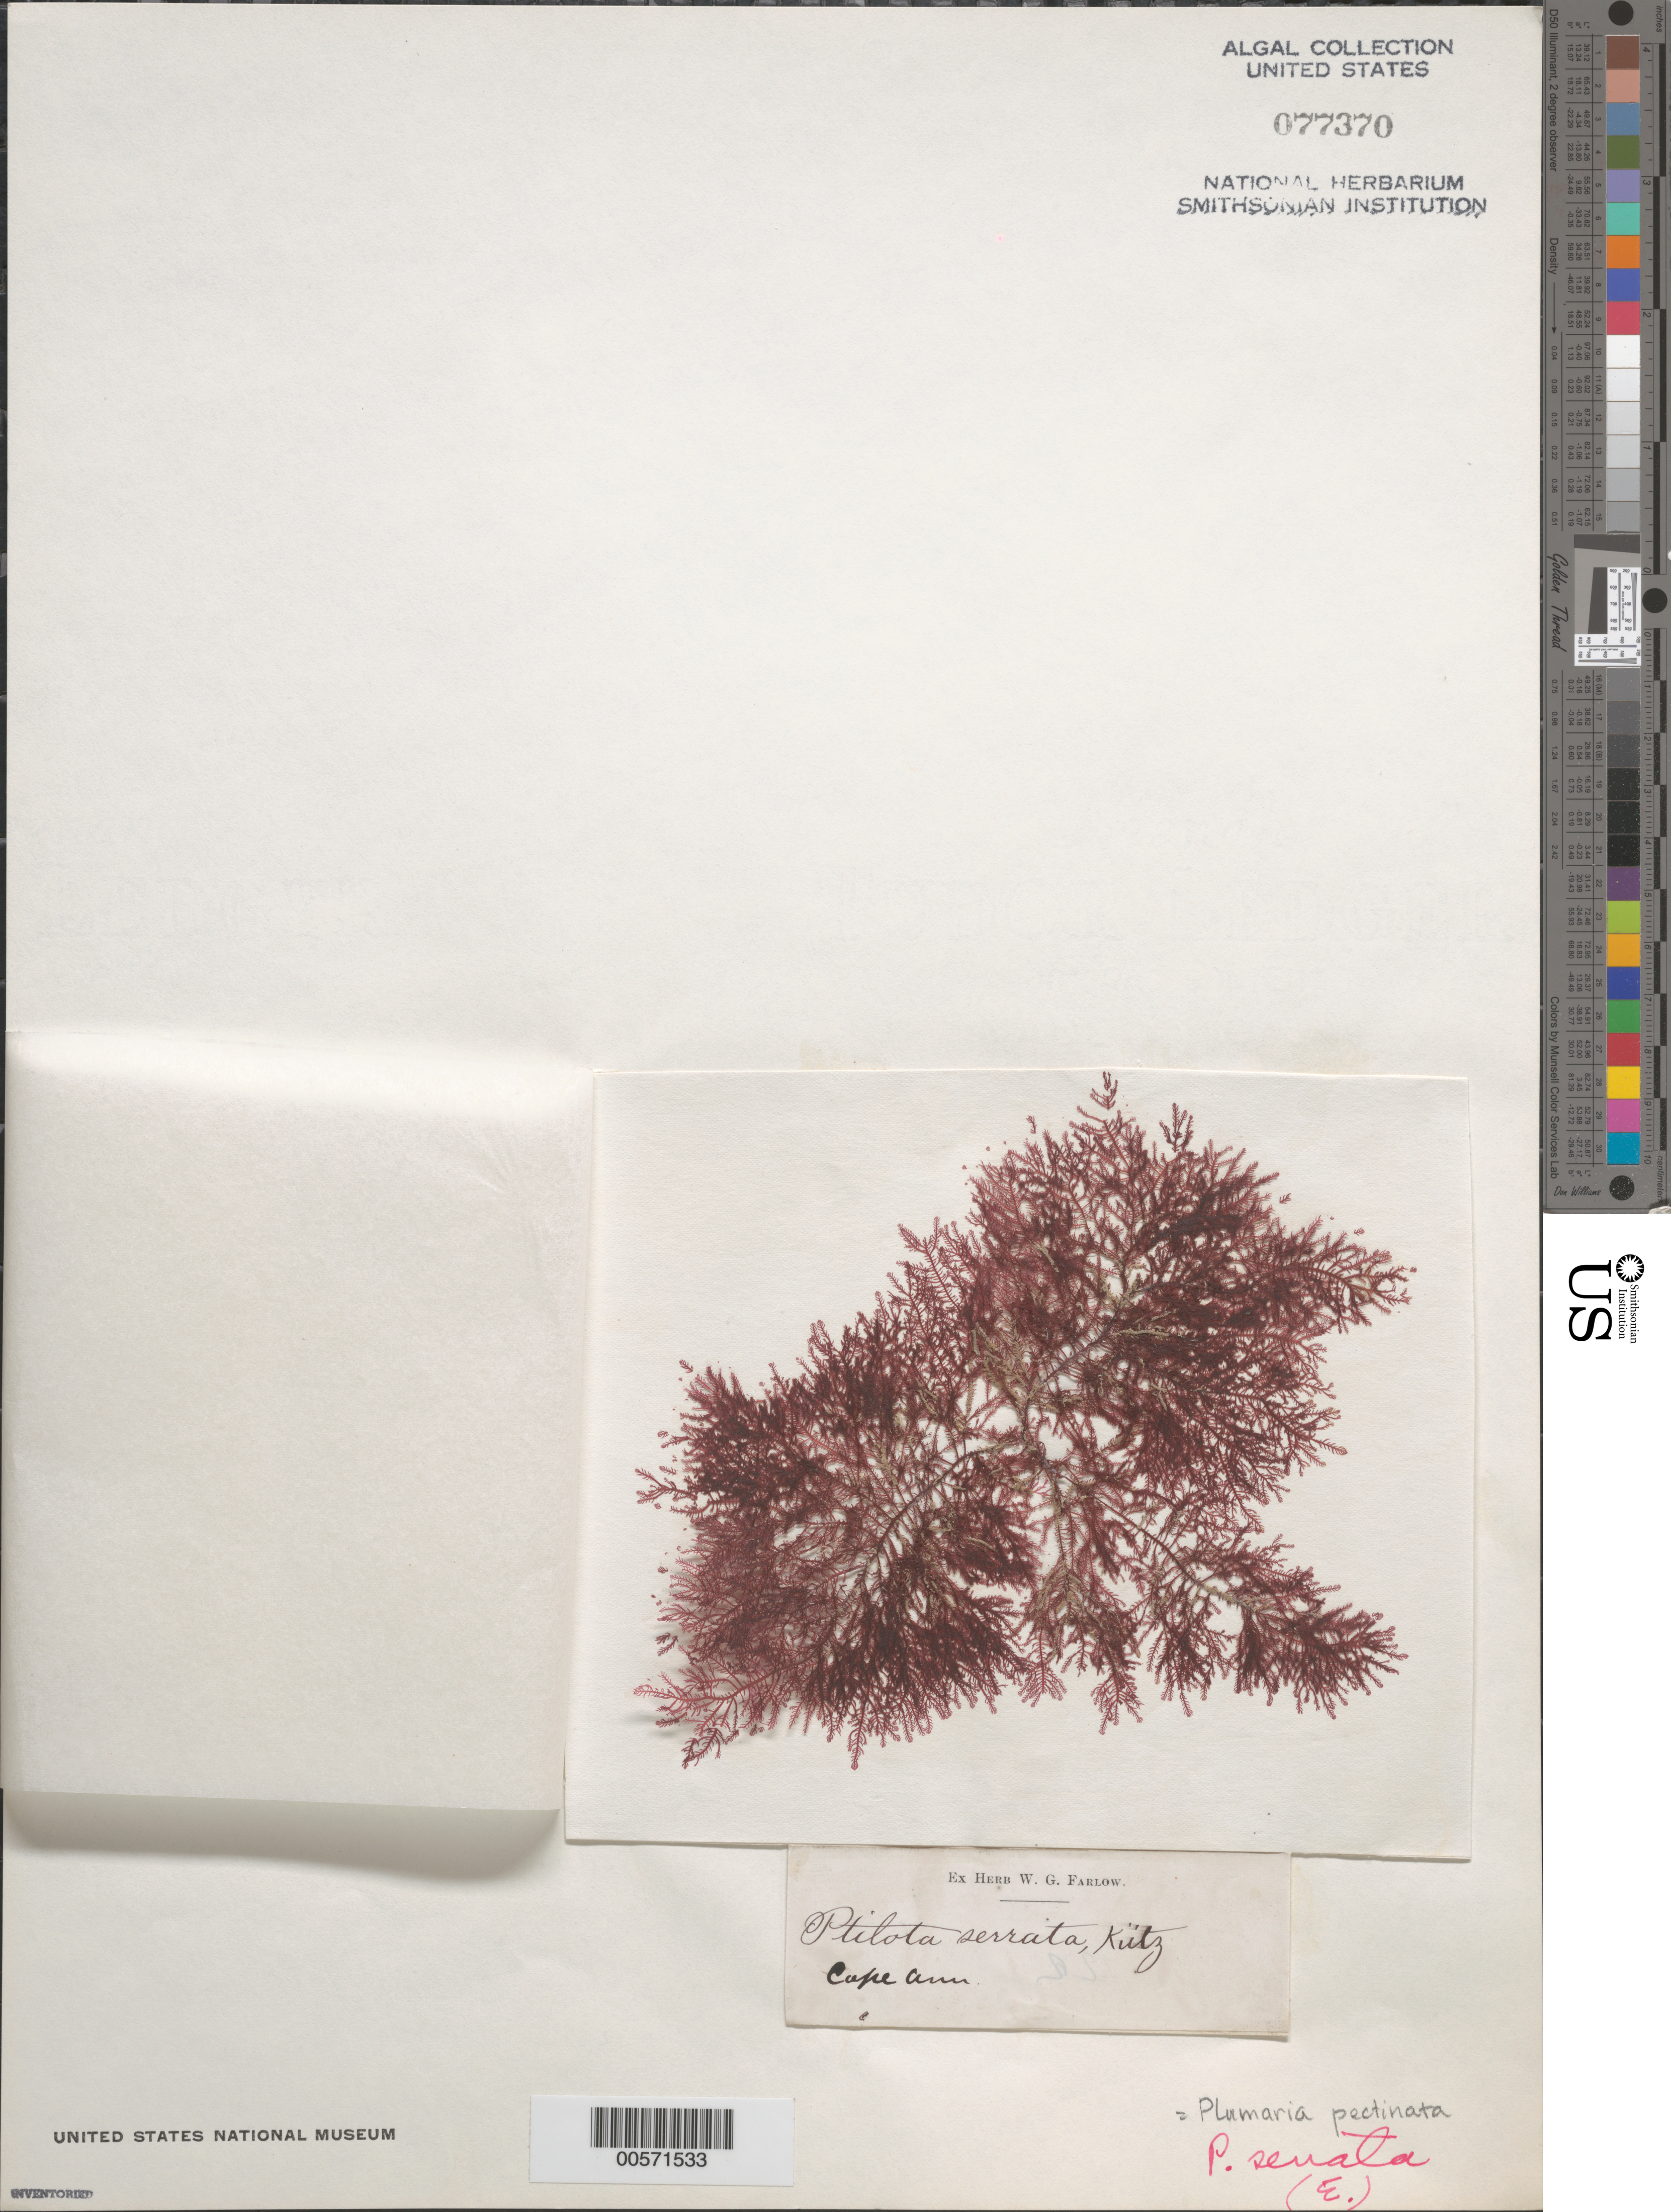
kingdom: Plantae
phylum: Rhodophyta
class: Florideophyceae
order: Ceramiales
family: Wrangeliaceae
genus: Plumaria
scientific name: Plumaria pectinata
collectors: W. Farlow (Herbarium)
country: United States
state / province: Massachusetts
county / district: Essex County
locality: Cape Ann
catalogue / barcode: US 77370